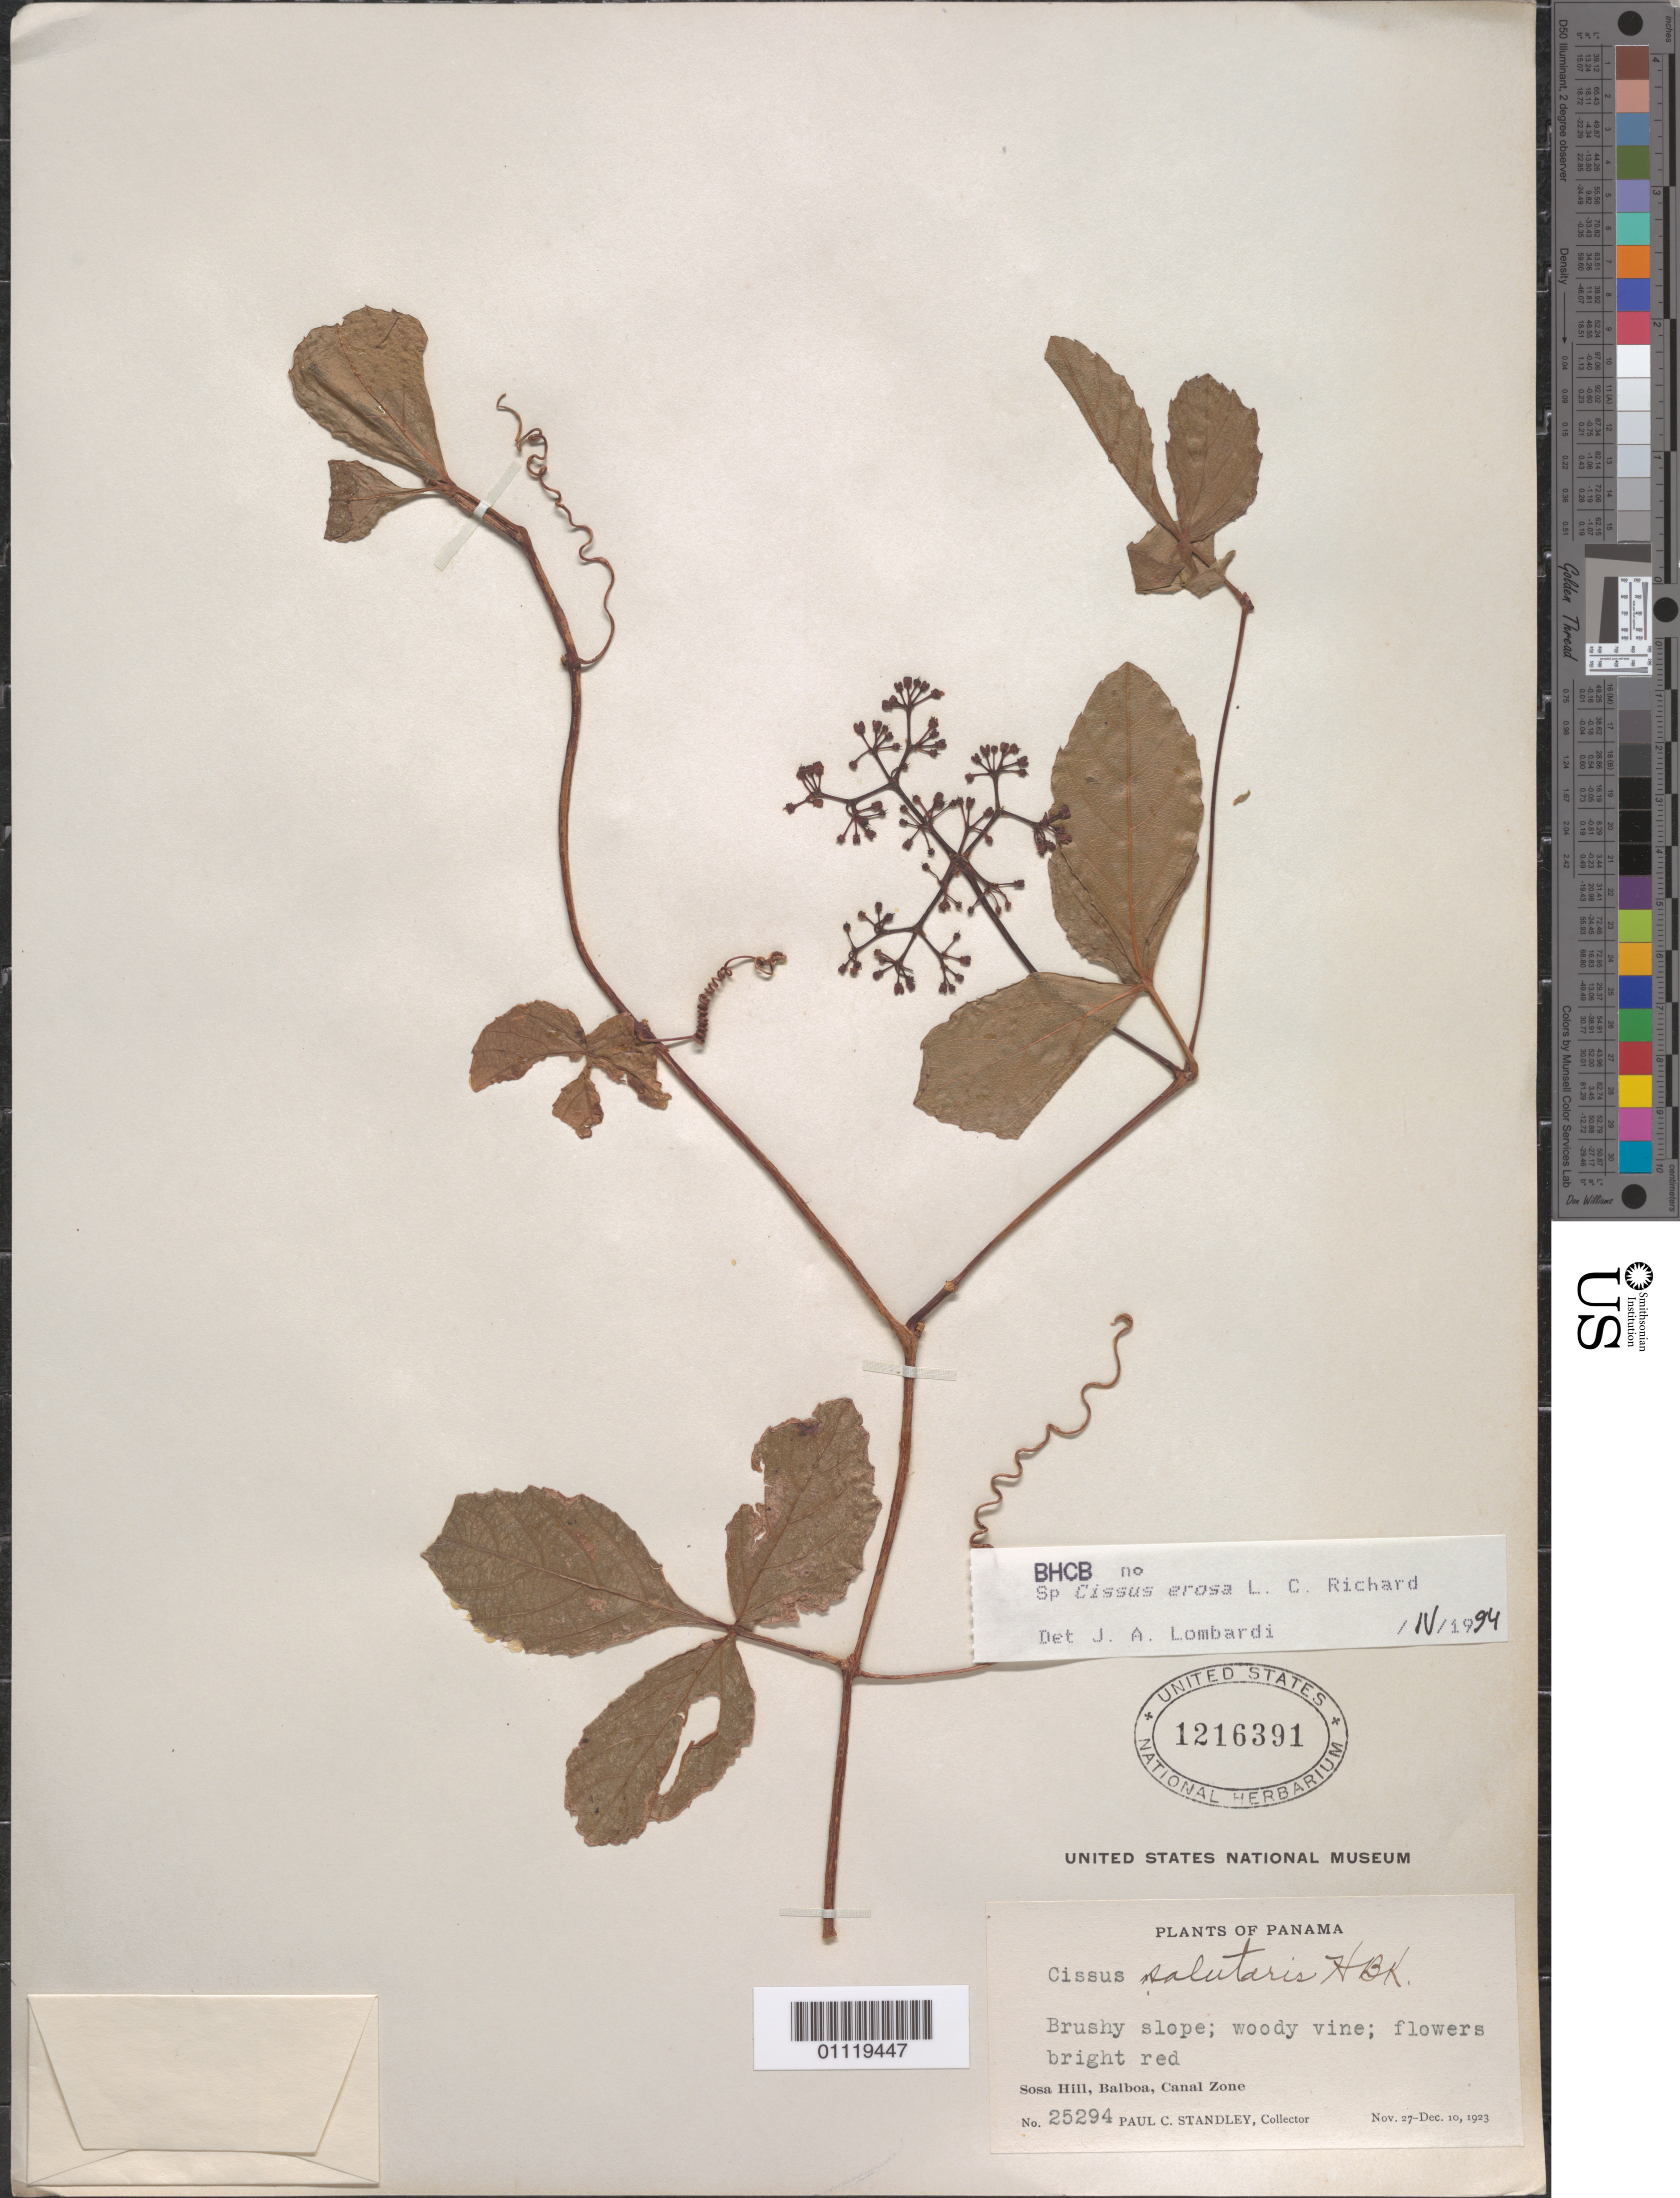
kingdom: Plantae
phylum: Tracheophyta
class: Magnoliopsida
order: Vitales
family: Vitaceae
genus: Cissus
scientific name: Cissus erosa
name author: Rich.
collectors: P. C. Standley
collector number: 25294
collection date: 1923-11-27/1923-12-10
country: Panama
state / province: Panamá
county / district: Canal Zone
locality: Sosa Hill, Balboa.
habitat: Brushy slope; woody vine.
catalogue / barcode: US 1216391